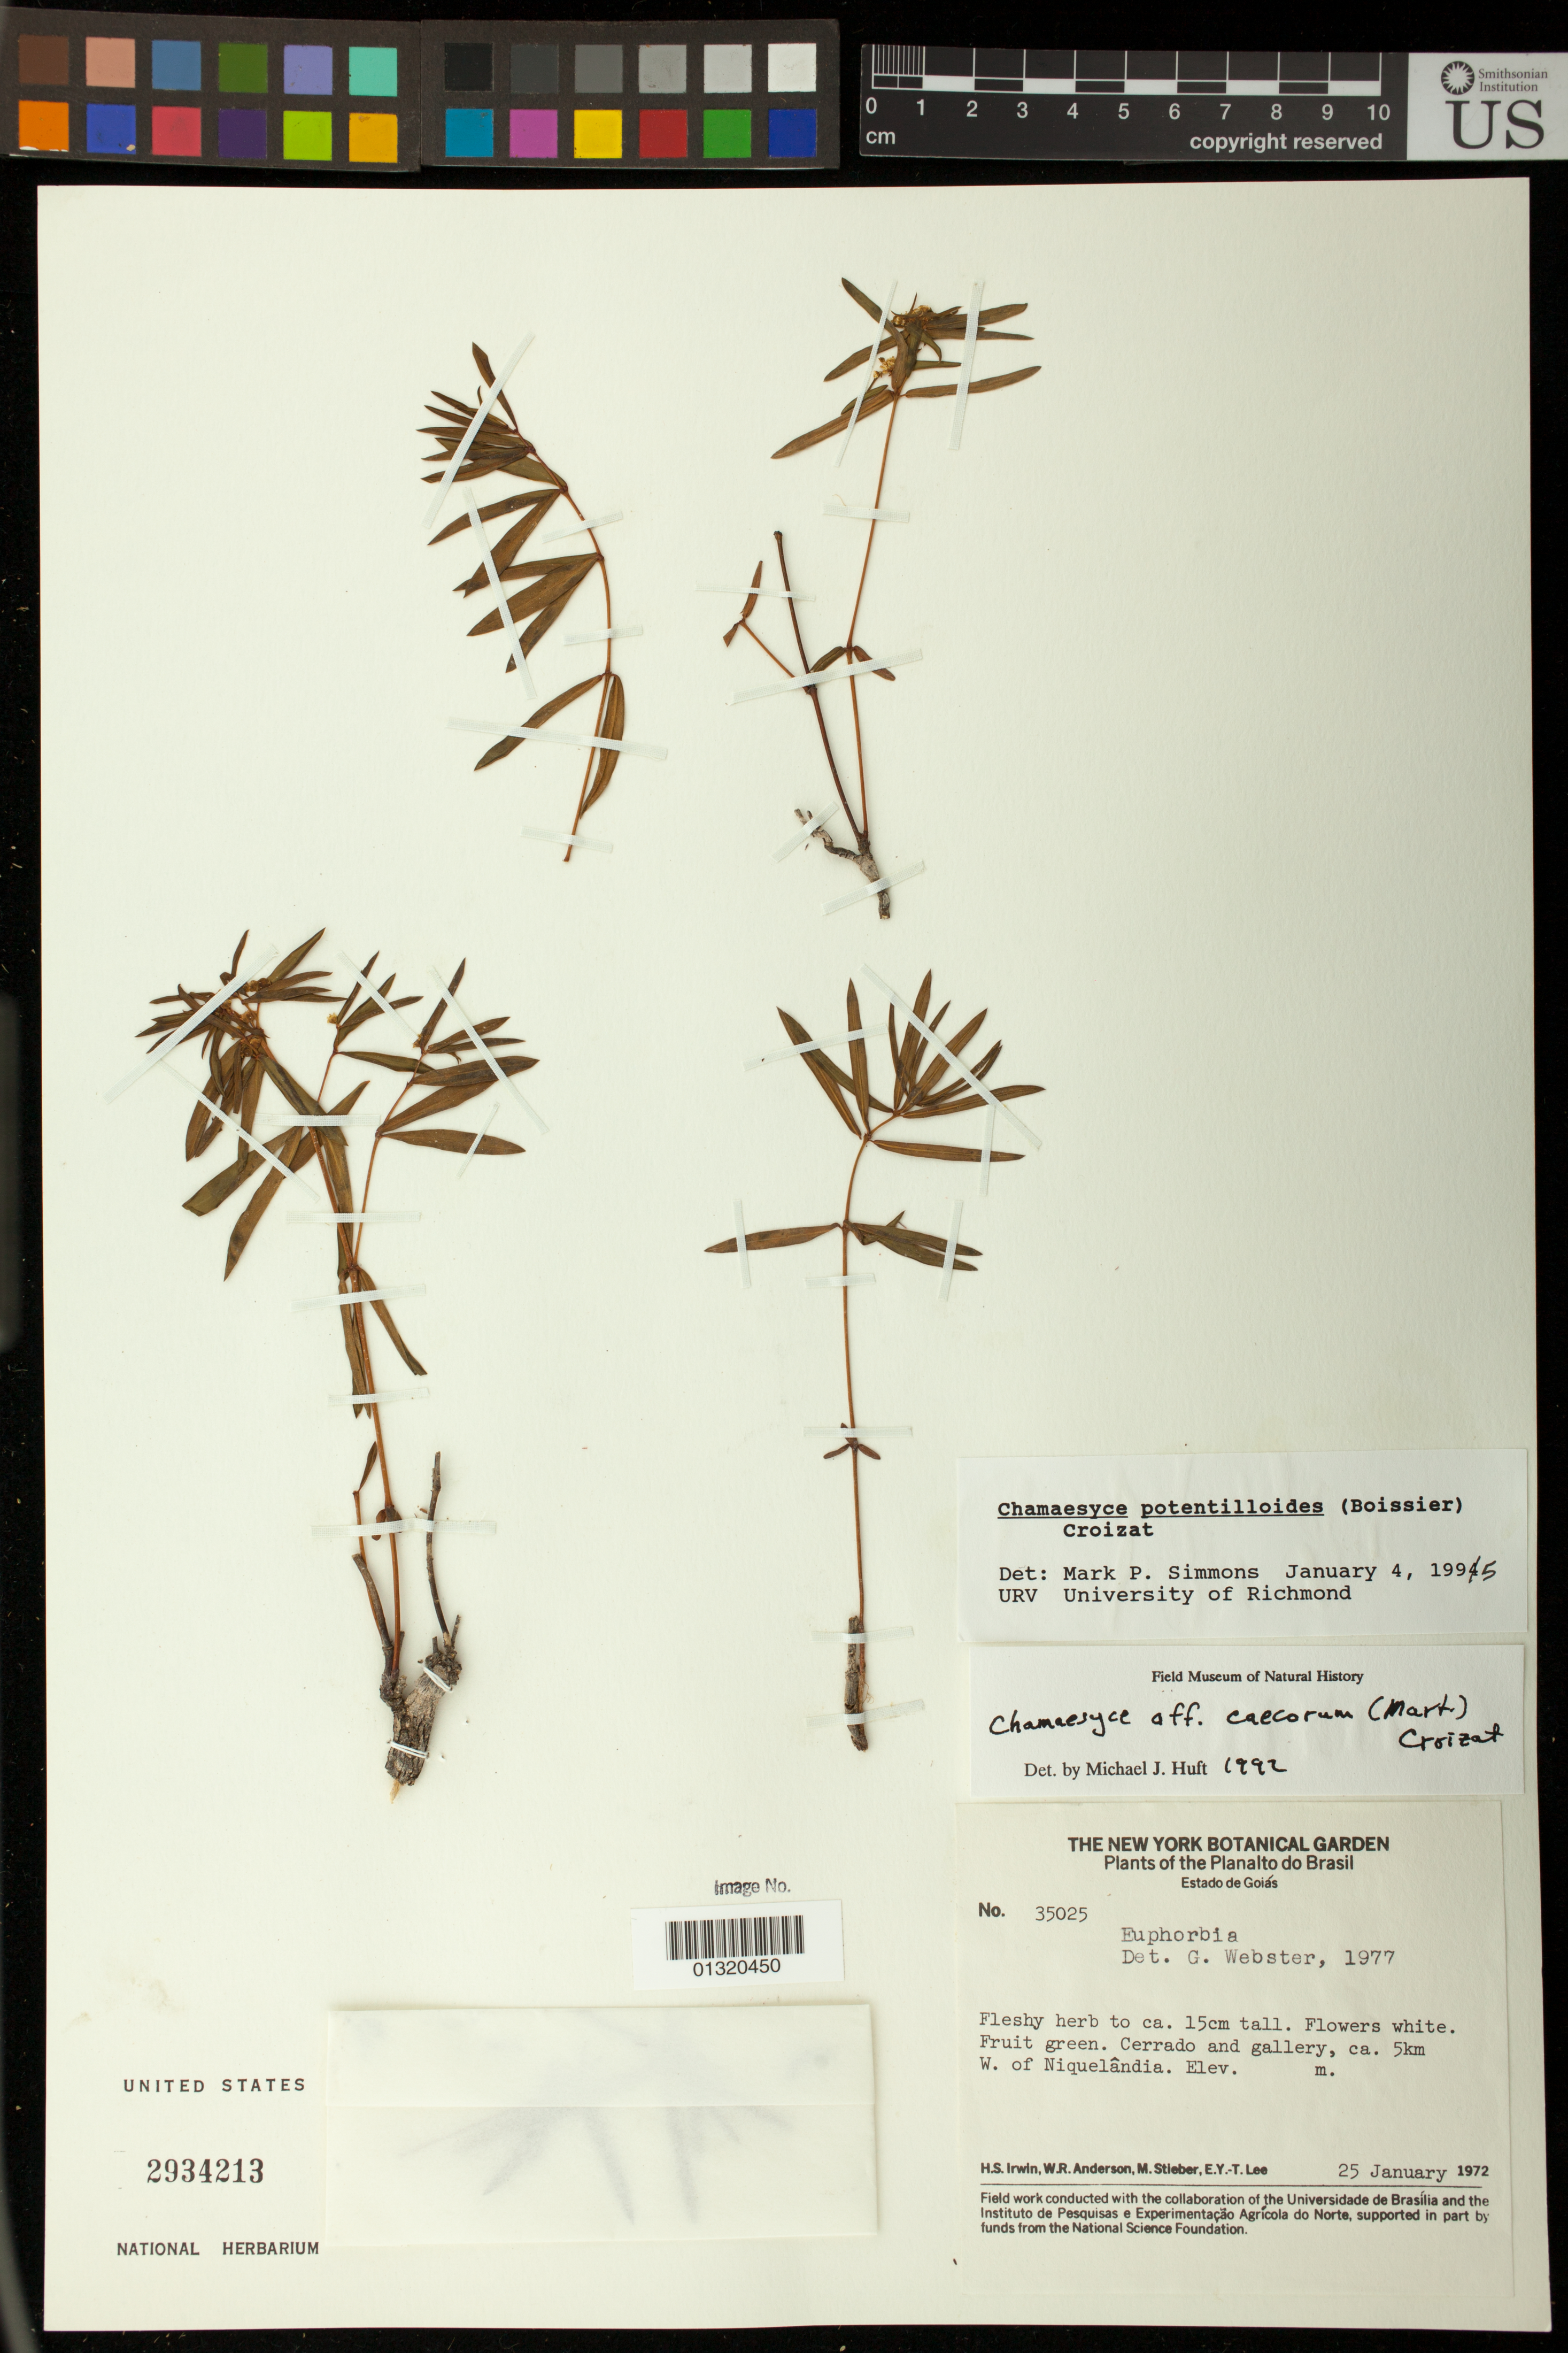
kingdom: Plantae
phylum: Tracheophyta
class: Magnoliopsida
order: Malpighiales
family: Euphorbiaceae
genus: Euphorbia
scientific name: Euphorbia potentilloides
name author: Boiss.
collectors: H. Irwin, W. R. Anderson, M. T. Stieber & E. Y. T. Lee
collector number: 35025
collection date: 1972-01-25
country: Brazil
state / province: Goiás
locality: ca. 5km W. of Niquelândia.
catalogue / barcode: US 2934213